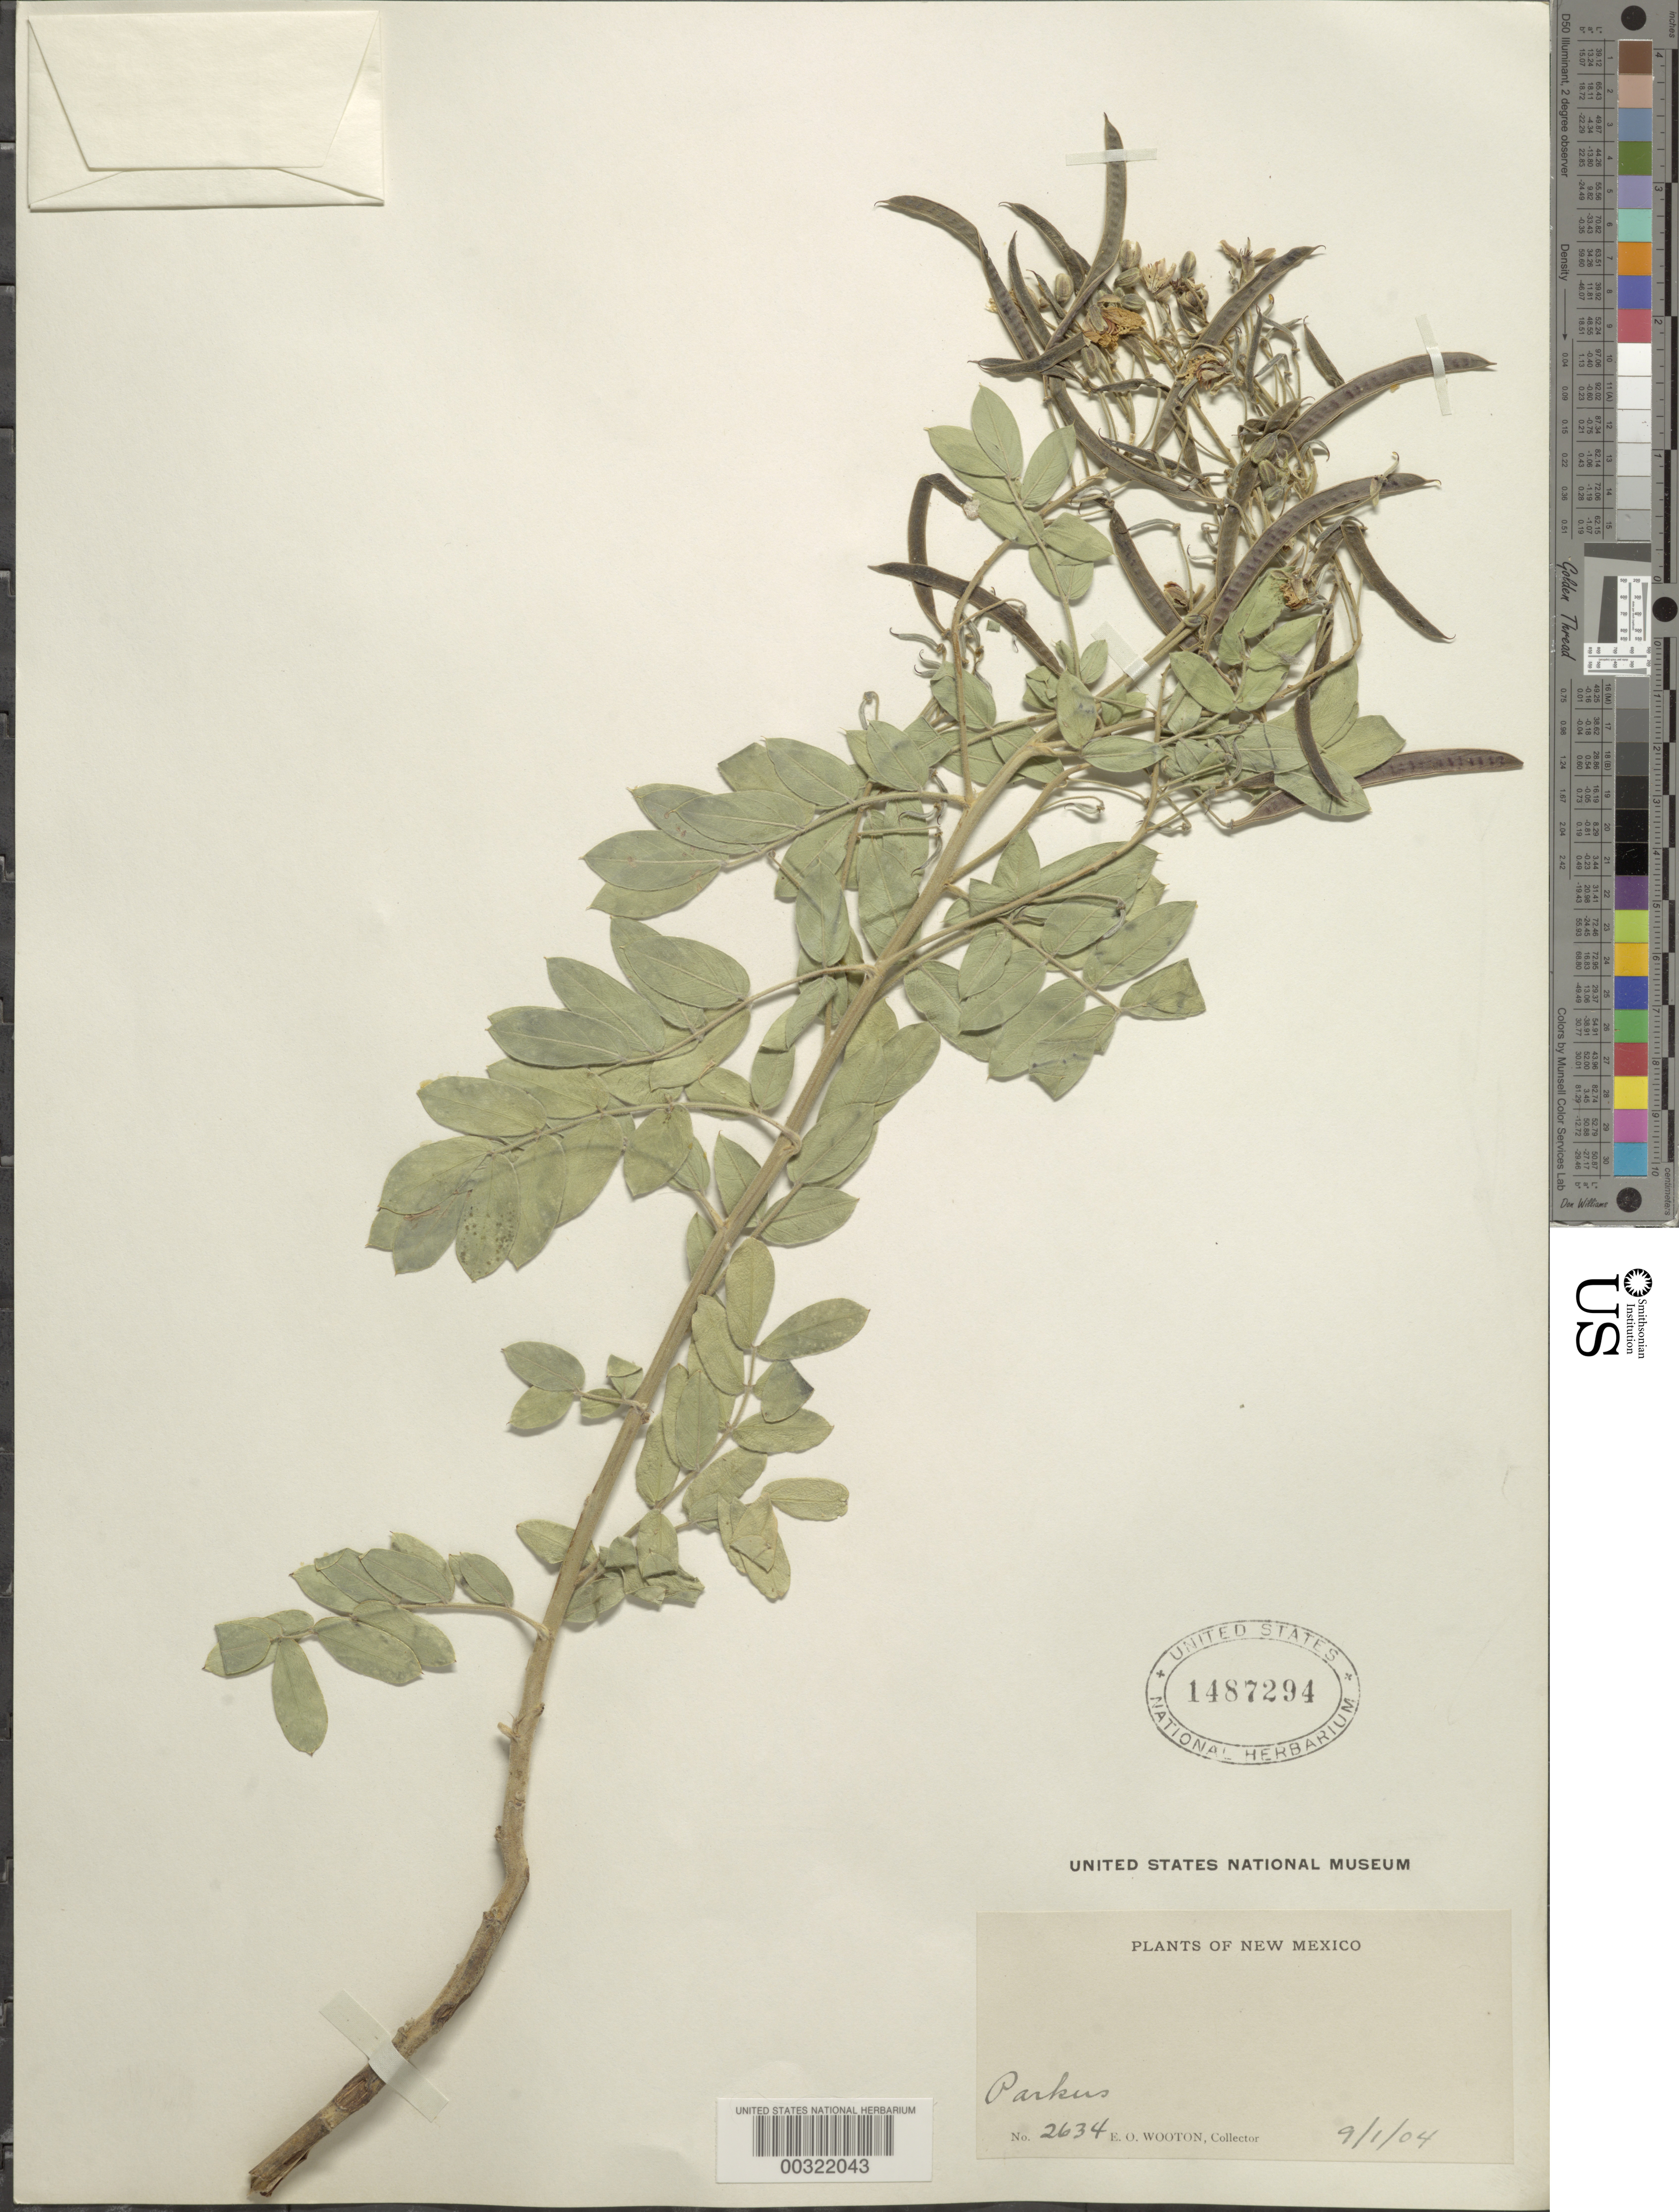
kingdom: Plantae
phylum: Tracheophyta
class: Magnoliopsida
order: Fabales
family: Fabaceae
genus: Senna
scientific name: Senna lindheimeriana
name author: (Scheele) H.S. Irwin & Barneby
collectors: E. O. Wooton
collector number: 2634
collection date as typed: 01 Sep 1904 or 09 Jan 1904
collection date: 1904-01-09 or 1904-09-01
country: United States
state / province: New Mexico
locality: Parkus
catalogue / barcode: US 1487294